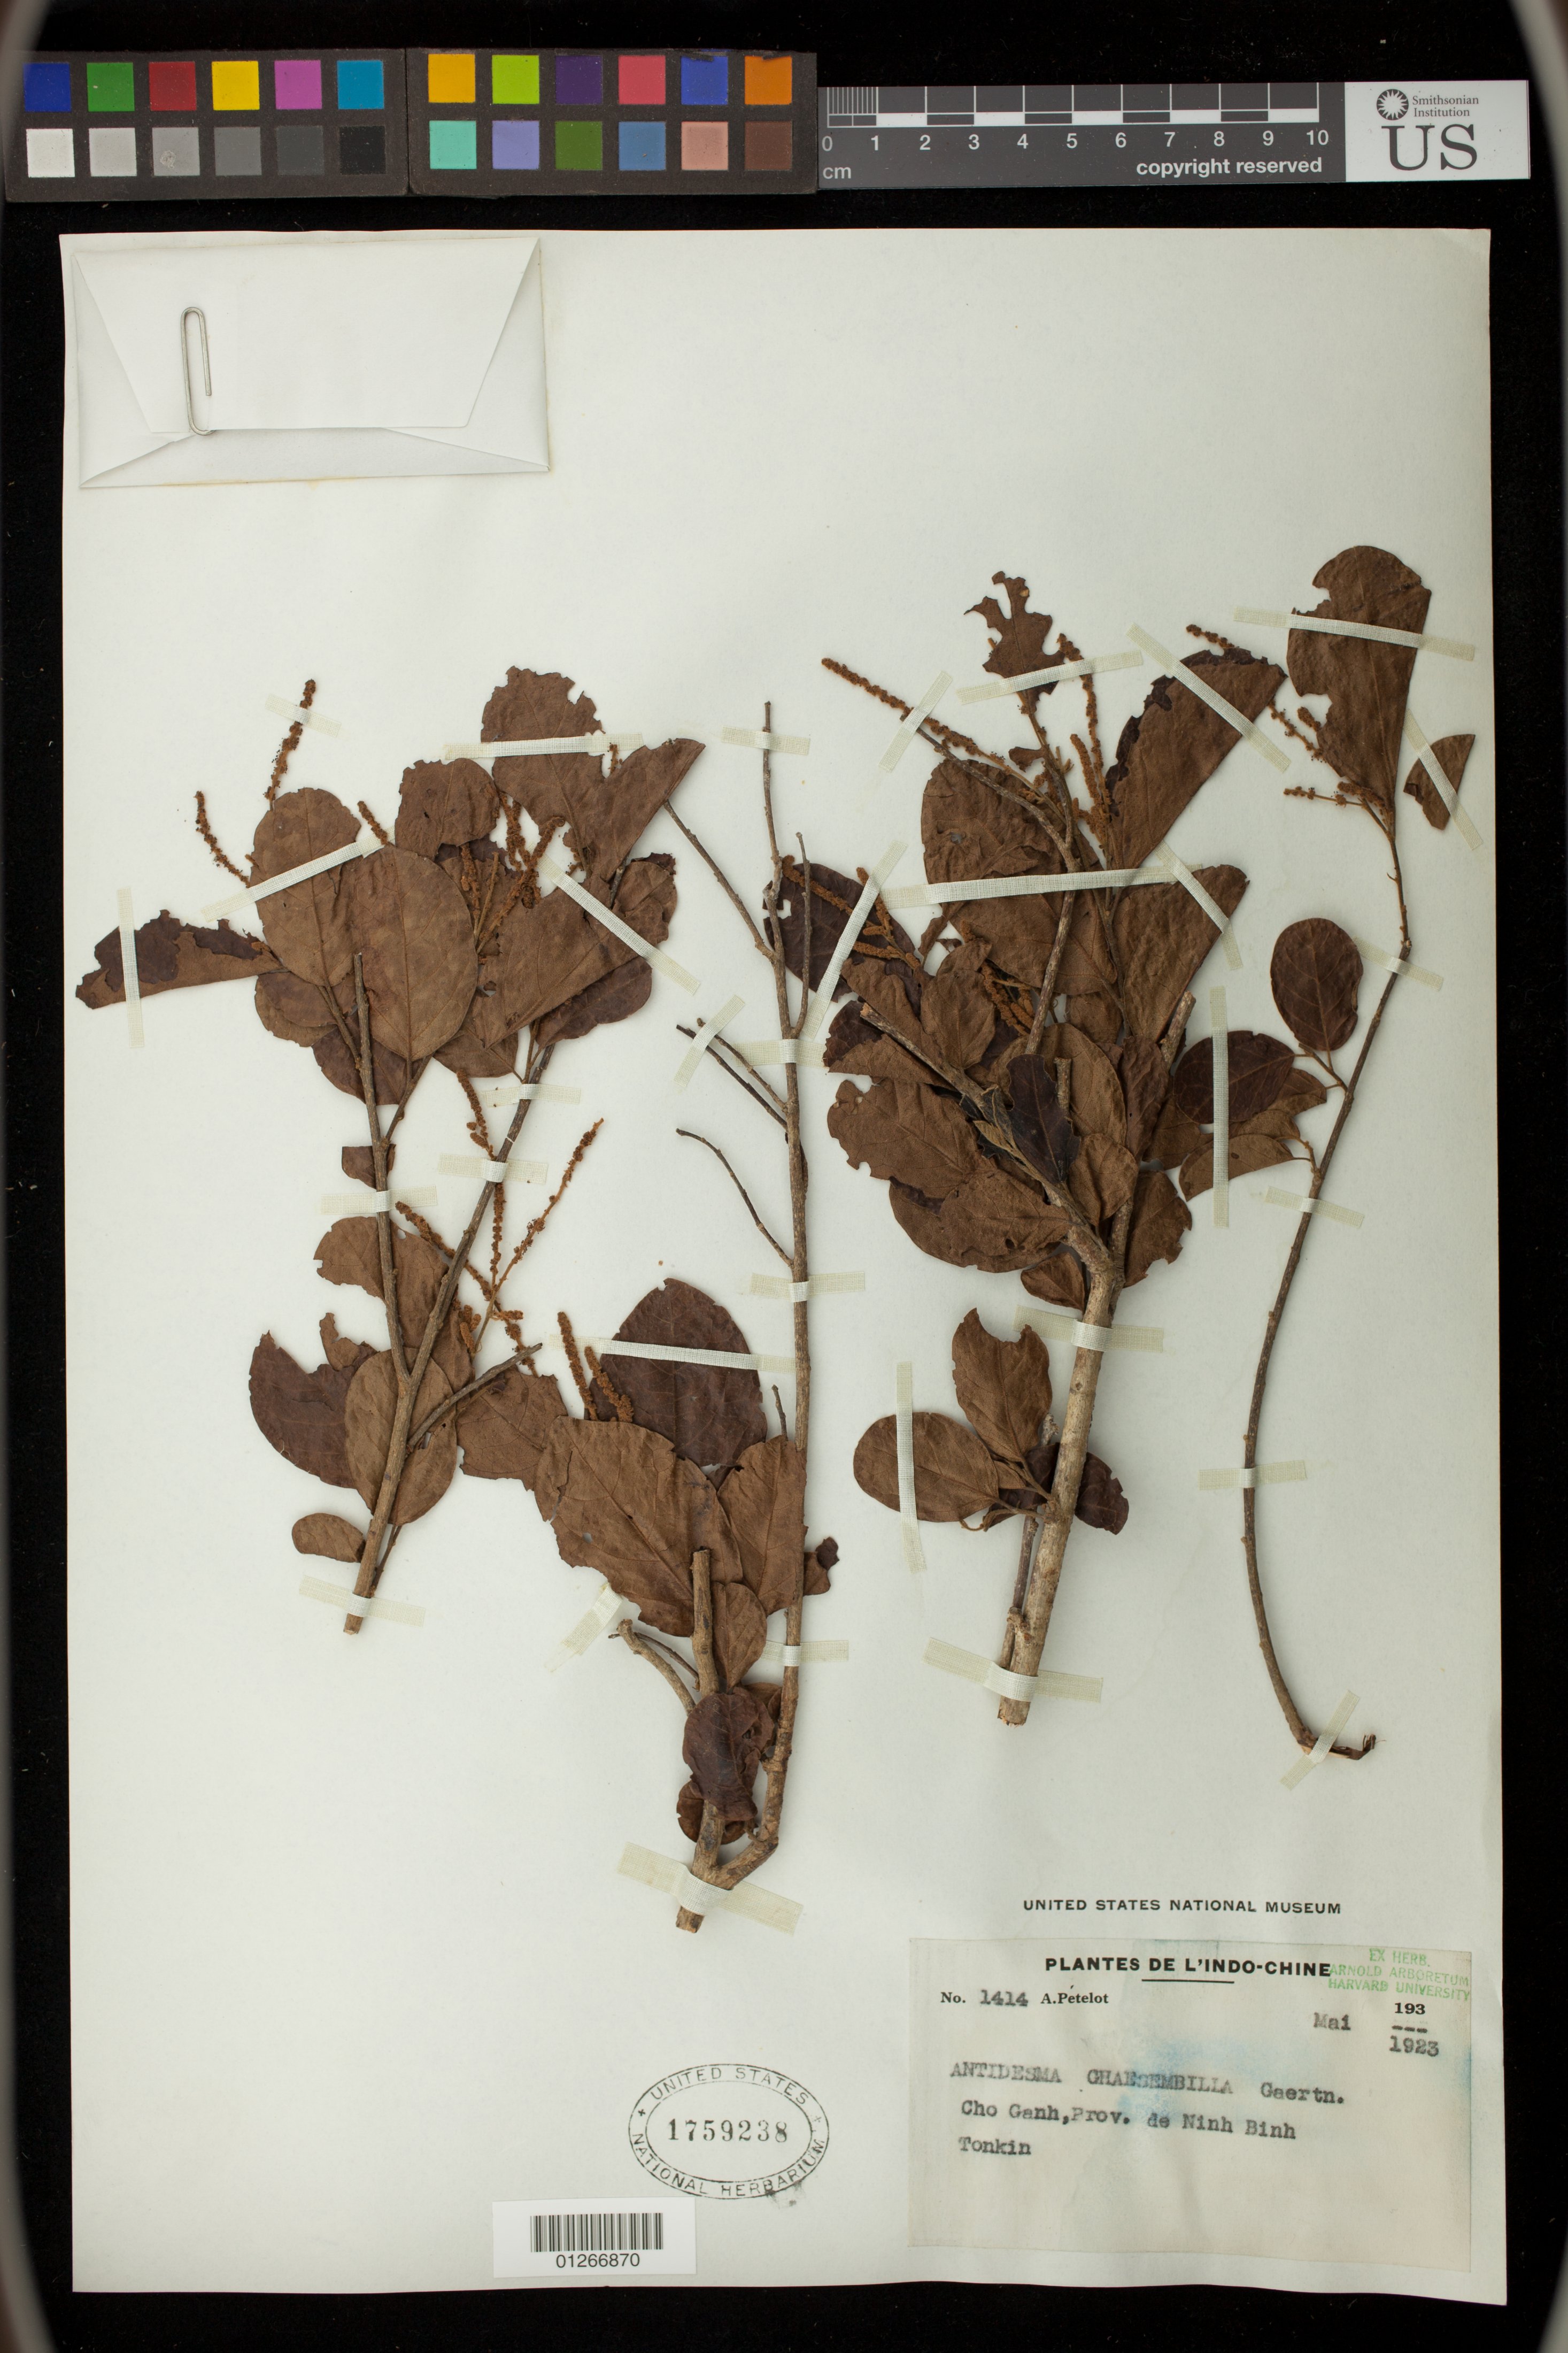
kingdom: Plantae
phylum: Tracheophyta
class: Magnoliopsida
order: Malpighiales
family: Phyllanthaceae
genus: Antidesma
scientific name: Antidesma ghaesembilla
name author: Gaertn.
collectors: A. Petelot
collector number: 1414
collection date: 1923-05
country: Vietnam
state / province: Tonkin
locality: Cho Genh, Province de ninh Binh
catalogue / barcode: US 1759238